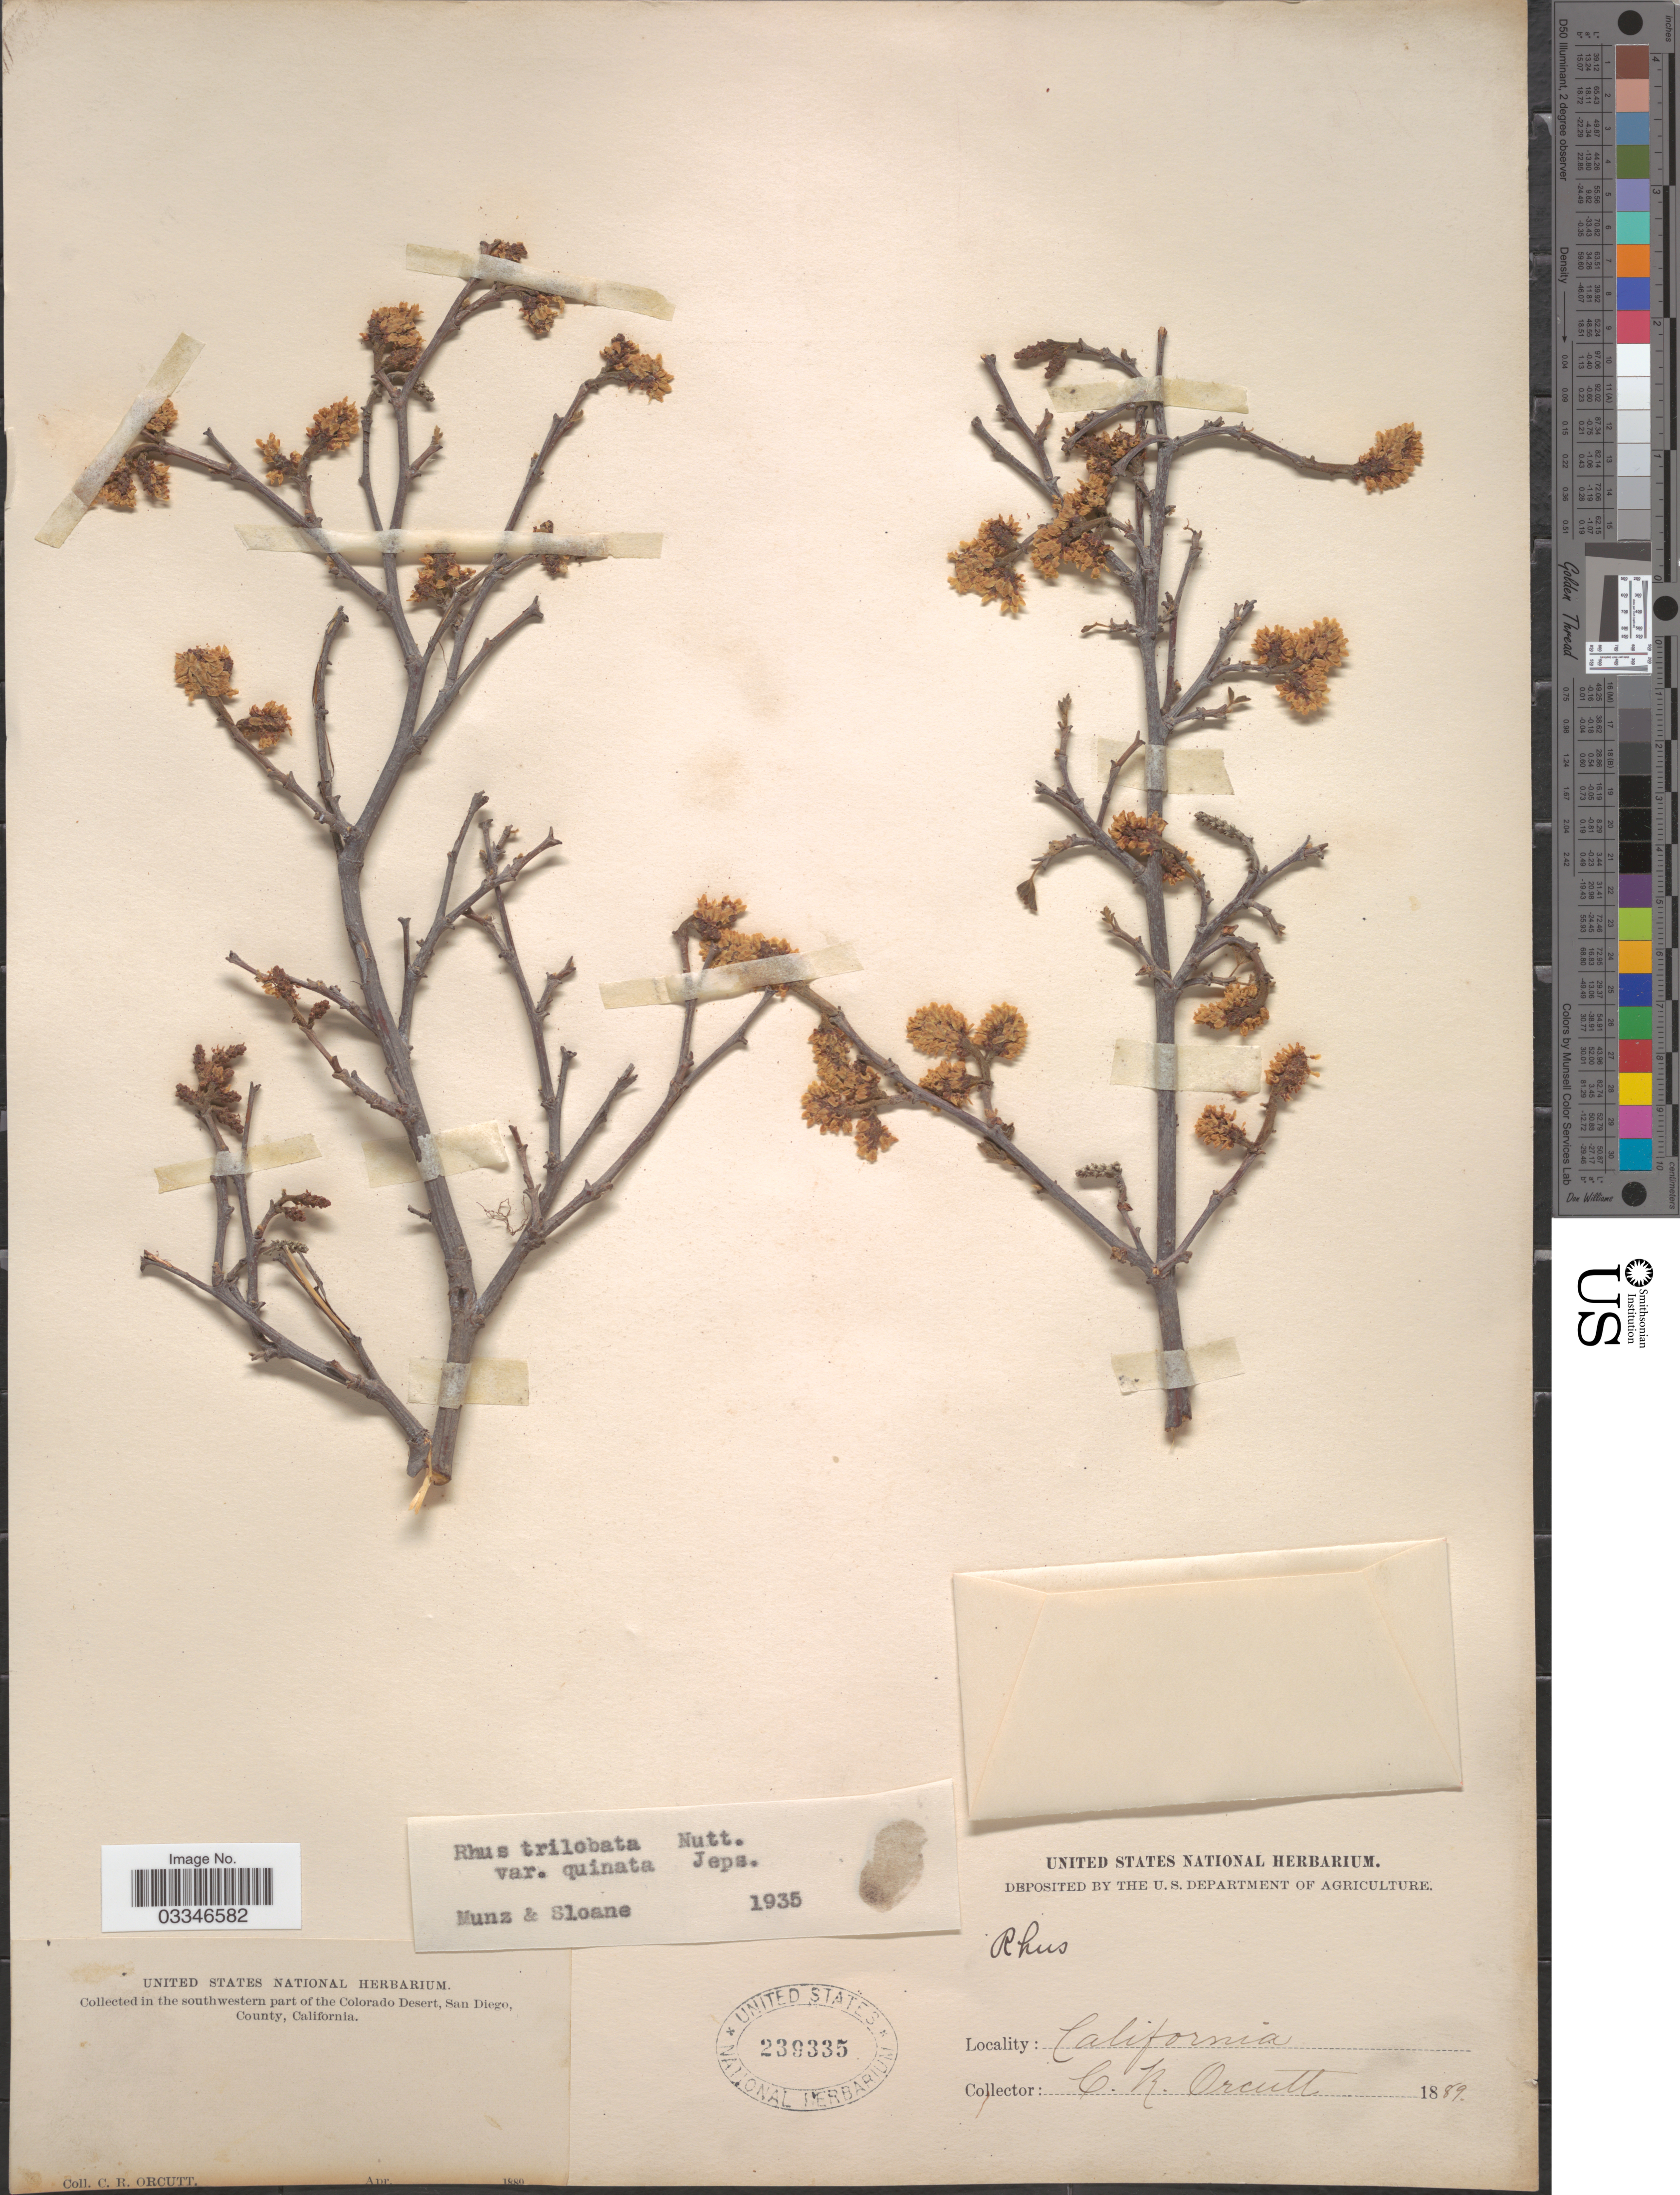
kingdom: Plantae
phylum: Tracheophyta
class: Magnoliopsida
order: Sapindales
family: Anacardiaceae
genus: Rhus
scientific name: Rhus trilobata var. quinata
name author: Jeps.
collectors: C. R. Orcutt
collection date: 1889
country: United States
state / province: California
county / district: San Diego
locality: In the Southwestern part of the Colorado Desert, San Diego County.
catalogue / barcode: US 239335